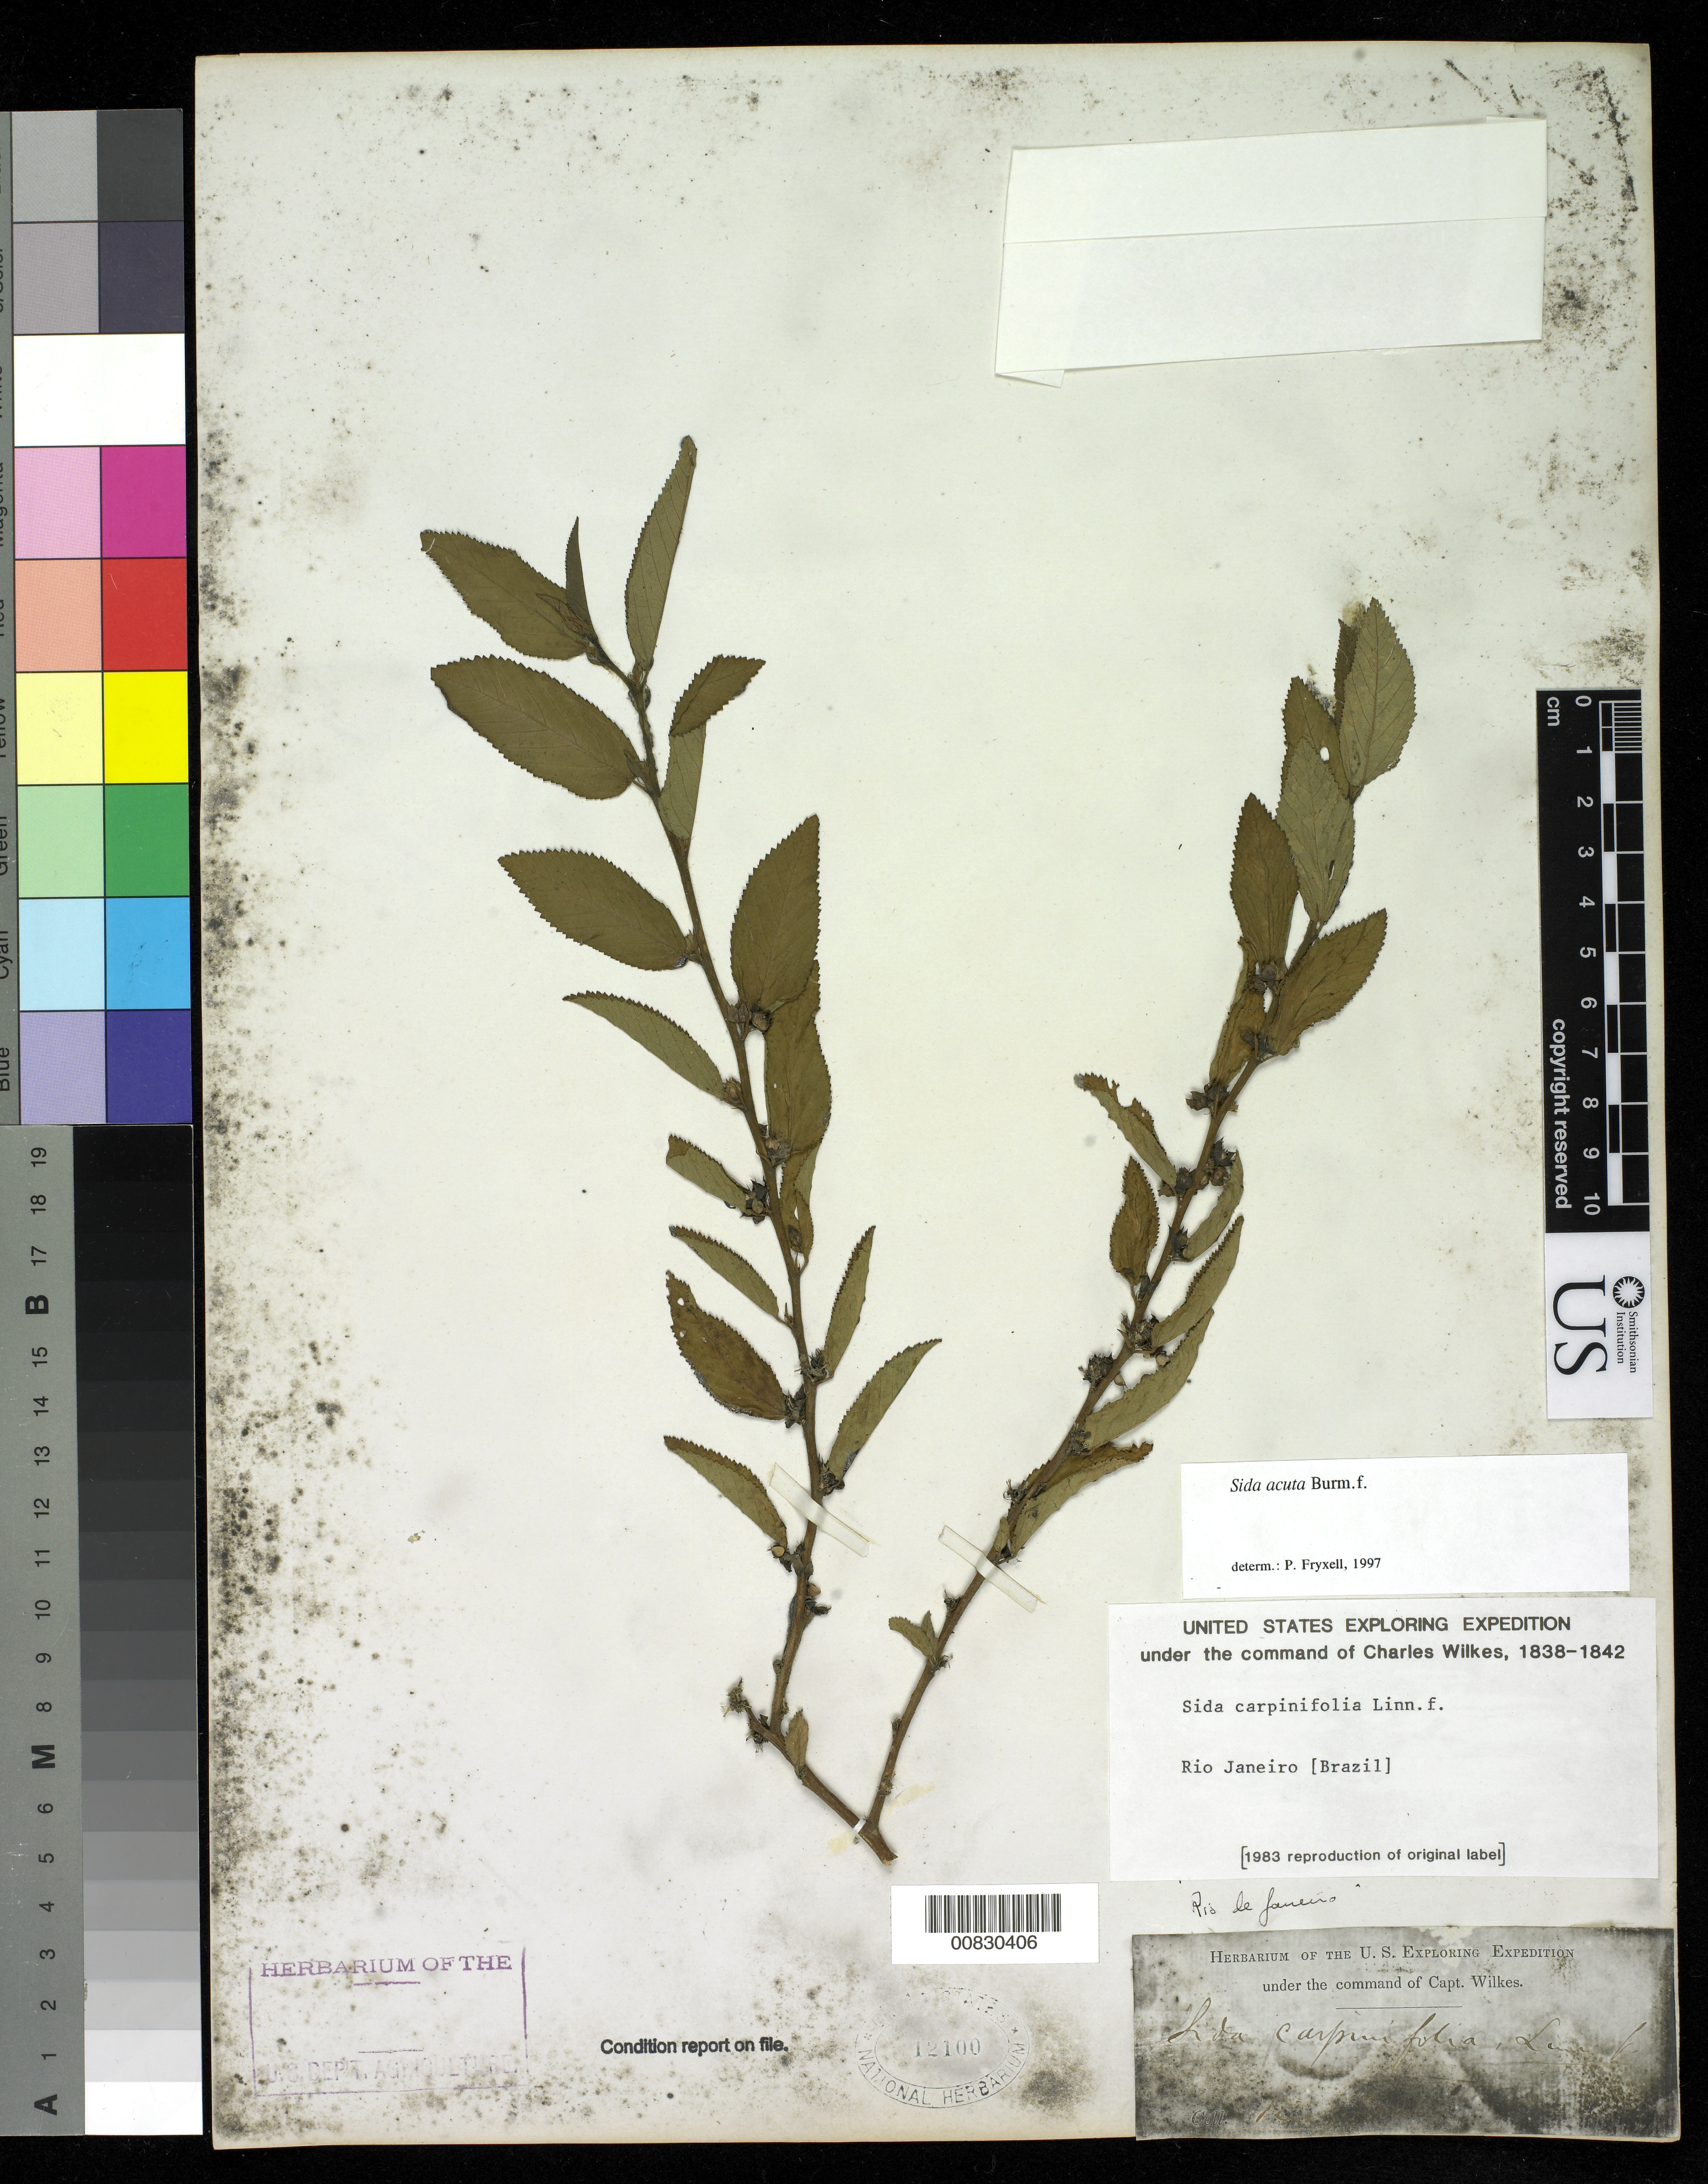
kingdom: Plantae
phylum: Tracheophyta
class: Magnoliopsida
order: Malvales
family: Malvaceae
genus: Sida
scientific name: Sida acuta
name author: Burm. f.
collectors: Wilkes Explor. Exped.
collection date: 1838/1842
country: Brazil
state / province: Rio de Janeiro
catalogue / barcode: US 12100